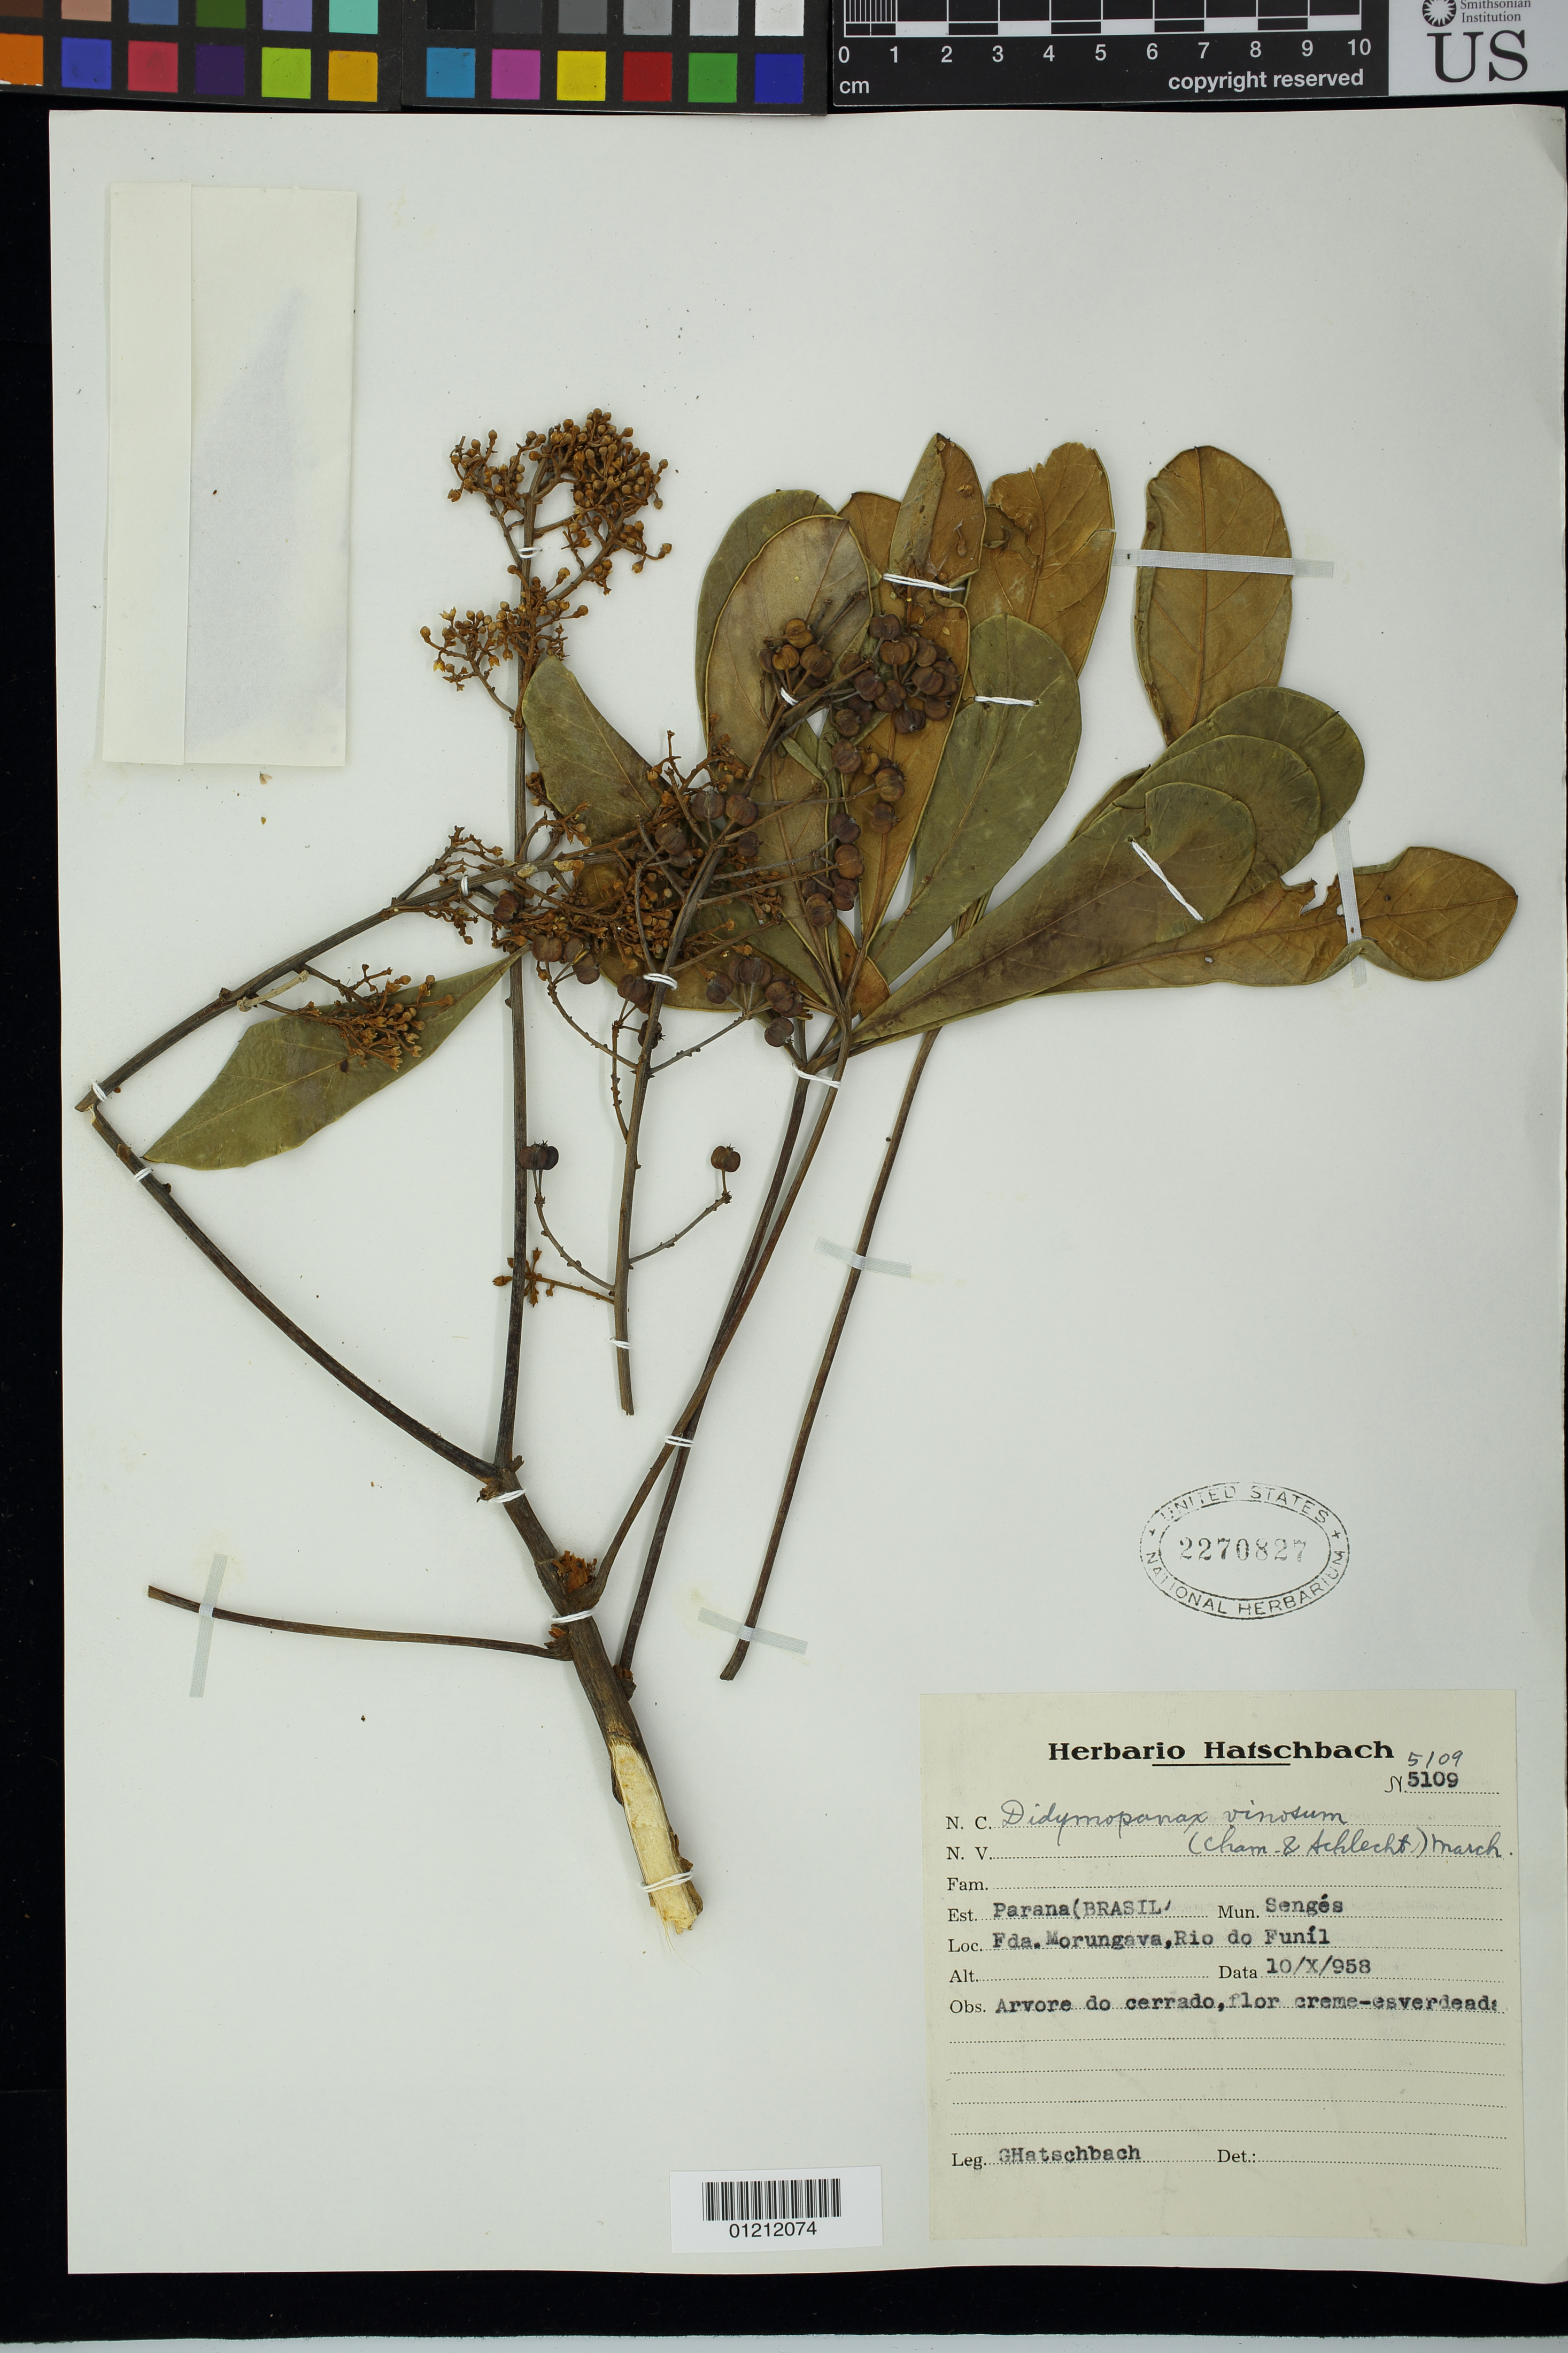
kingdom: Plantae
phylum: Tracheophyta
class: Magnoliopsida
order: Apiales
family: Araliaceae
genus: Schefflera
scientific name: Schefflera vinosa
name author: (Cham. & Schltdl.) Frodin & Fiaschi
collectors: G. Hatschbach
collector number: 5109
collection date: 1958-10-10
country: Brazil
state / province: Paraná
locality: Est. Paraná. Mun. Sengés. Fda. Morungava, Rio do Funil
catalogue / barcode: US 2270827